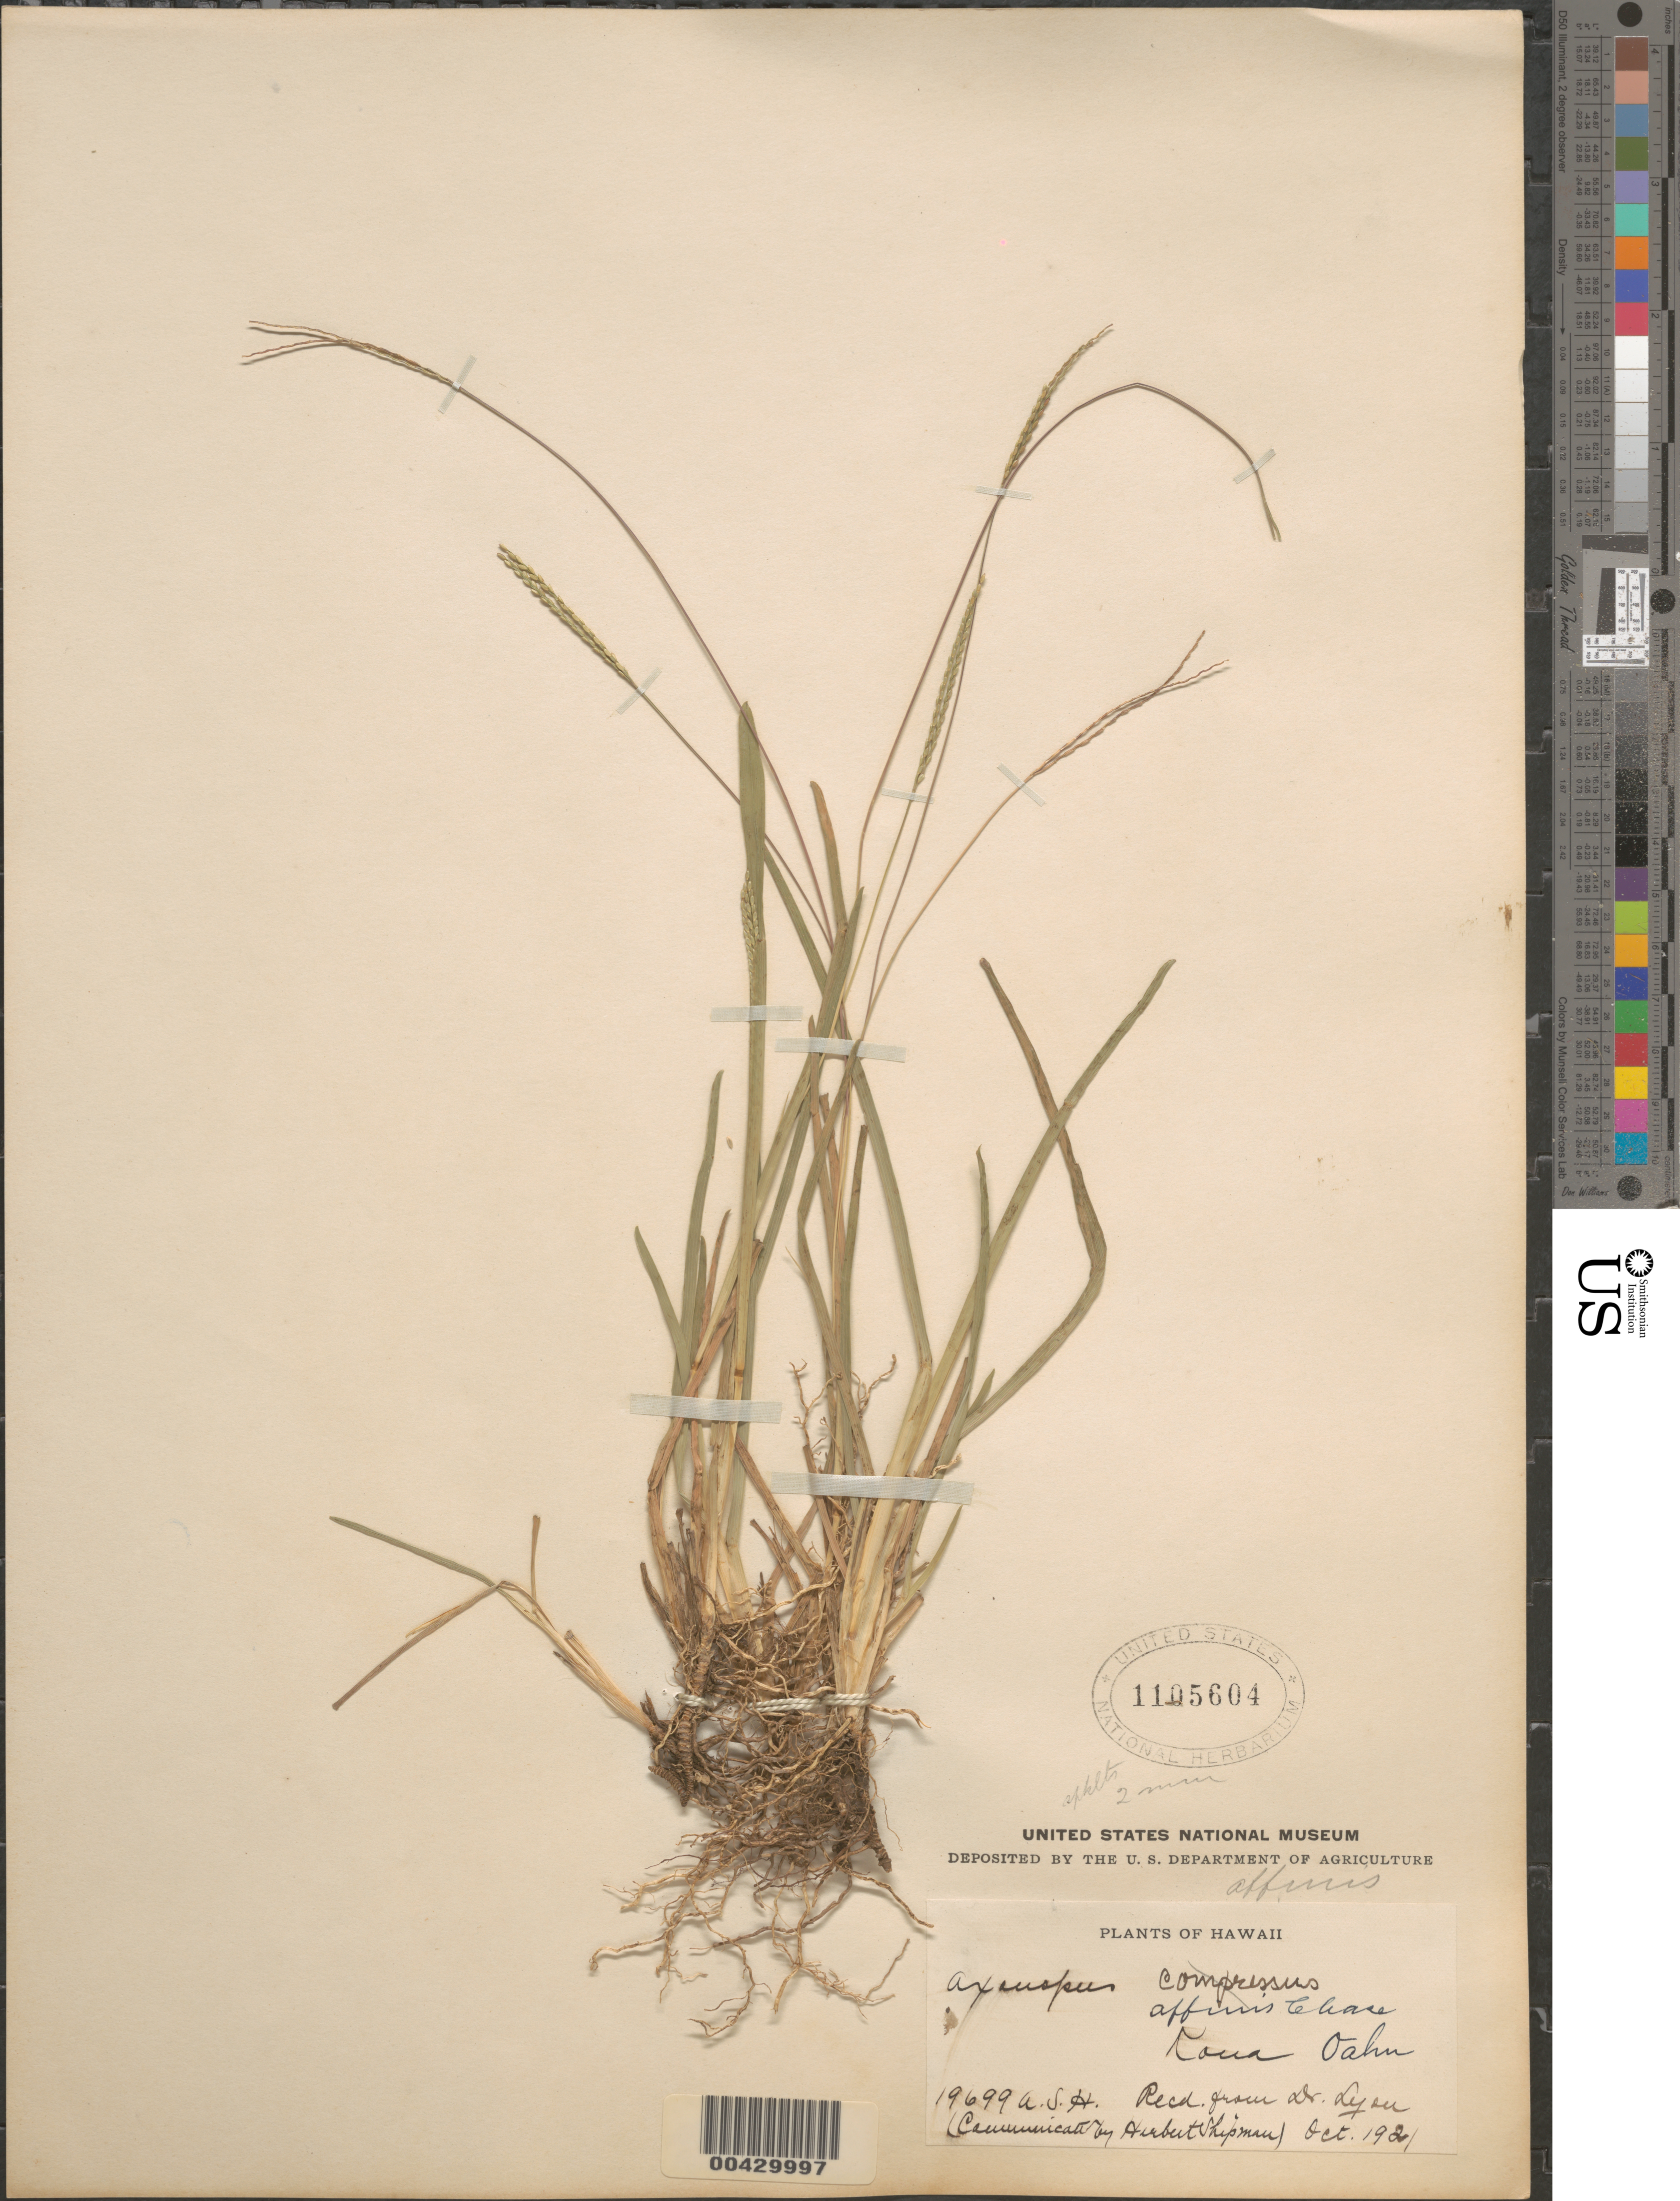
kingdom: Plantae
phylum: Tracheophyta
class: Liliopsida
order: Poales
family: Poaceae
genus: Axonopus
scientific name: Axonopus fissifolius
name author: (Raddi) Kuhlm.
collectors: A. S. Hitchcock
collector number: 19699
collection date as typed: Oct 1921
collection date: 1921-10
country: United States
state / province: Hawaii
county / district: Honolulu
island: Oahu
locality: Koua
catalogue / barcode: US 1105604